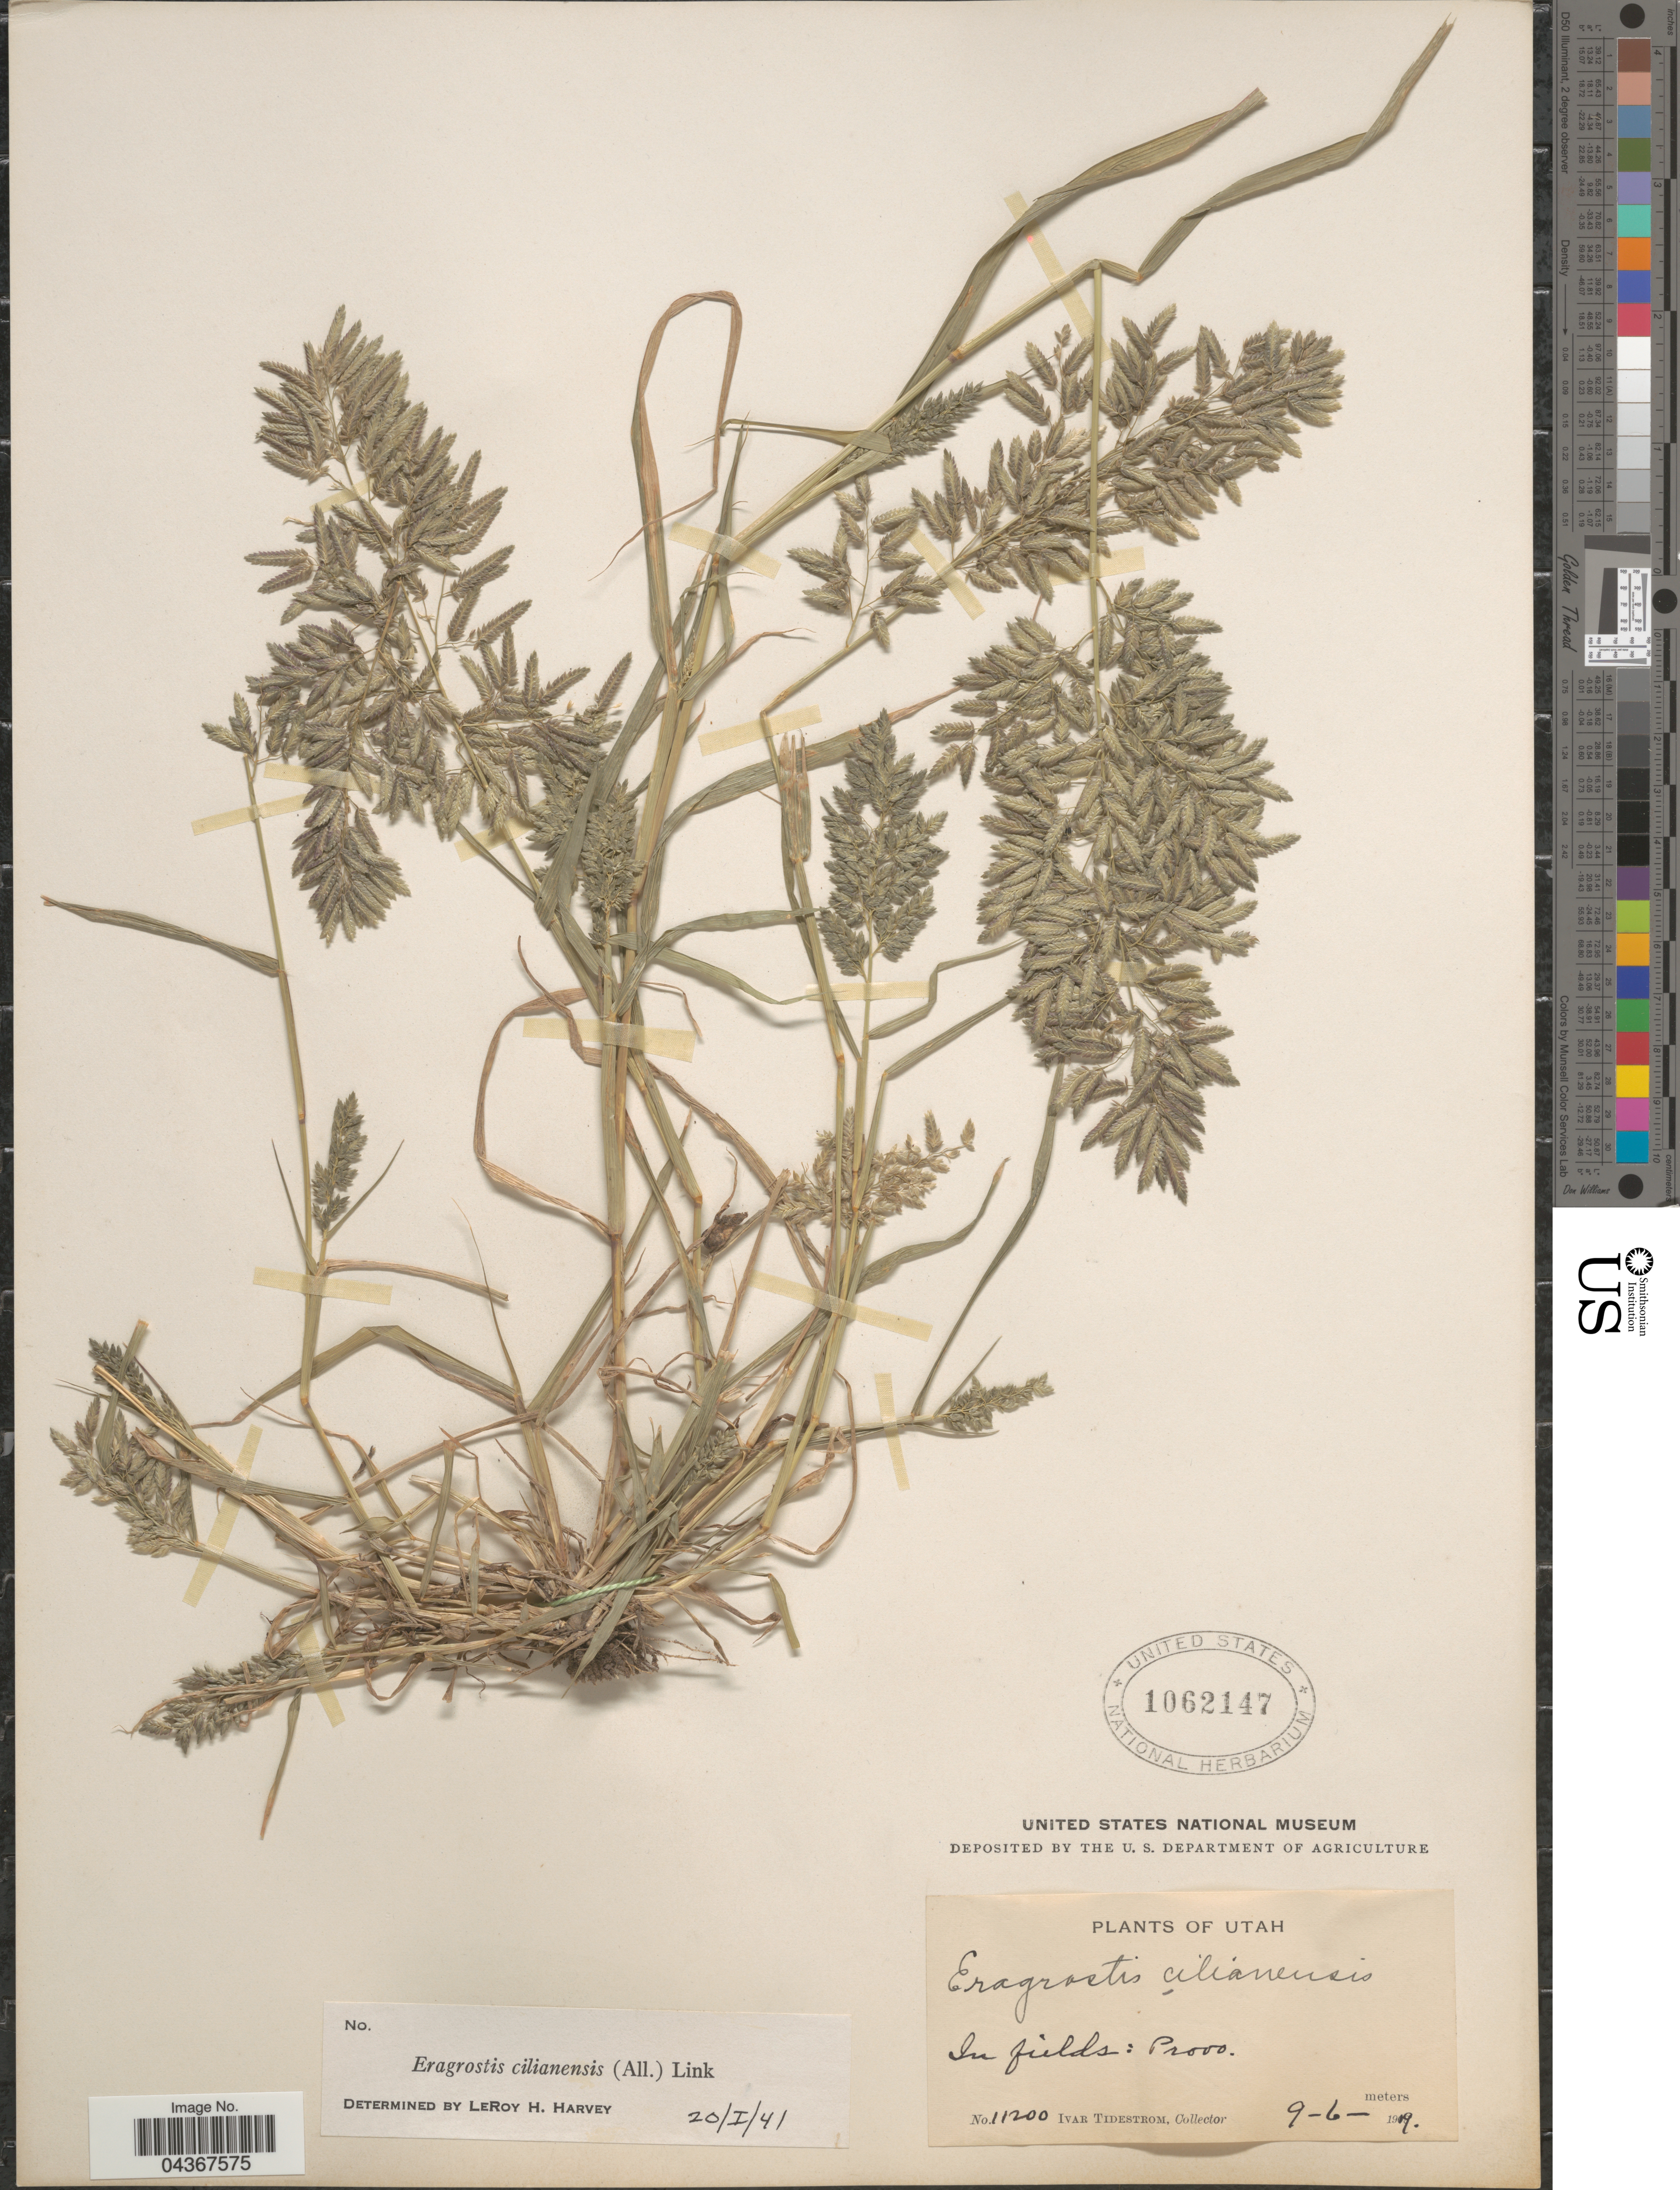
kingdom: Plantae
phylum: Tracheophyta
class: Liliopsida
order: Poales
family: Poaceae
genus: Eragrostis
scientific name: Eragrostis cilianensis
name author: (Bellardi) Vignolo ex Janch.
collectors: I. F. Tidestrom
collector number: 11200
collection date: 1919-09-06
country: United States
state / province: Utah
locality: Provo.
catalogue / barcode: US 1062147